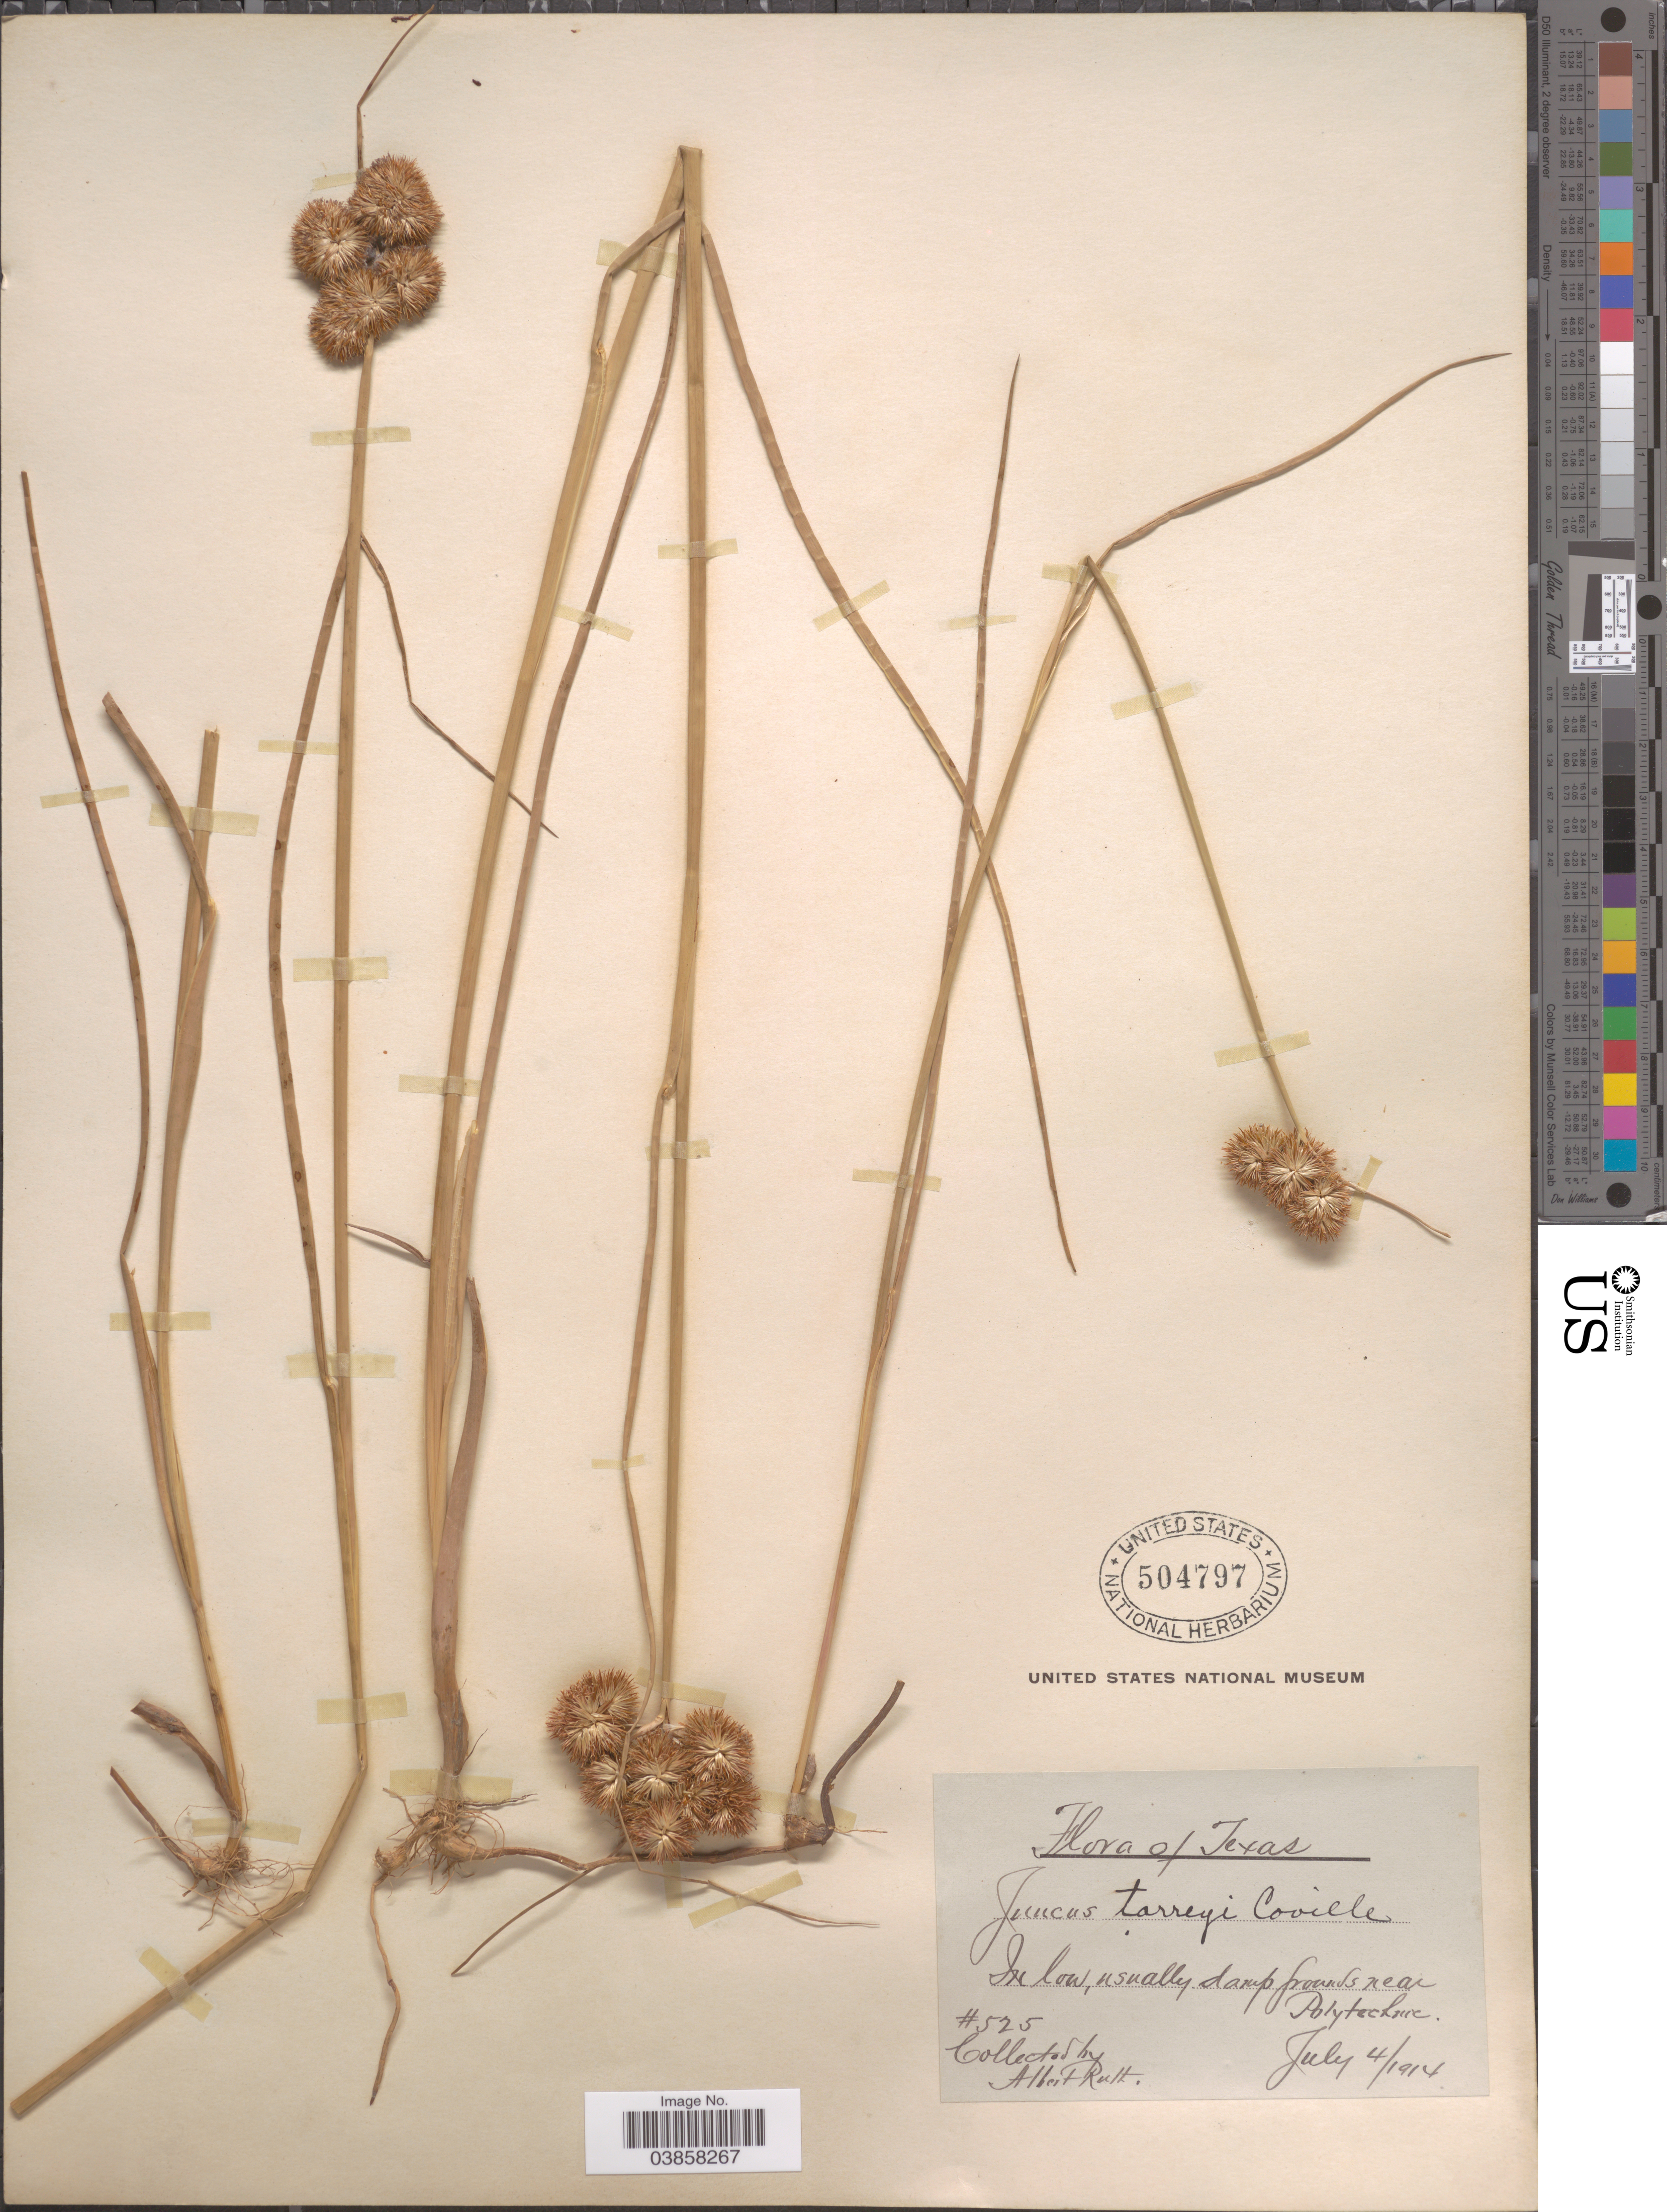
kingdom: Plantae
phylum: Tracheophyta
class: Liliopsida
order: Poales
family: Juncaceae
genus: Juncus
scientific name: Juncus torreyi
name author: Coville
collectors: A. Ruth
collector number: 525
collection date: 1914-07-04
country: United States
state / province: Texas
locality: In low, usually damp grounds near Polytechnic.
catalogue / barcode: US 504797